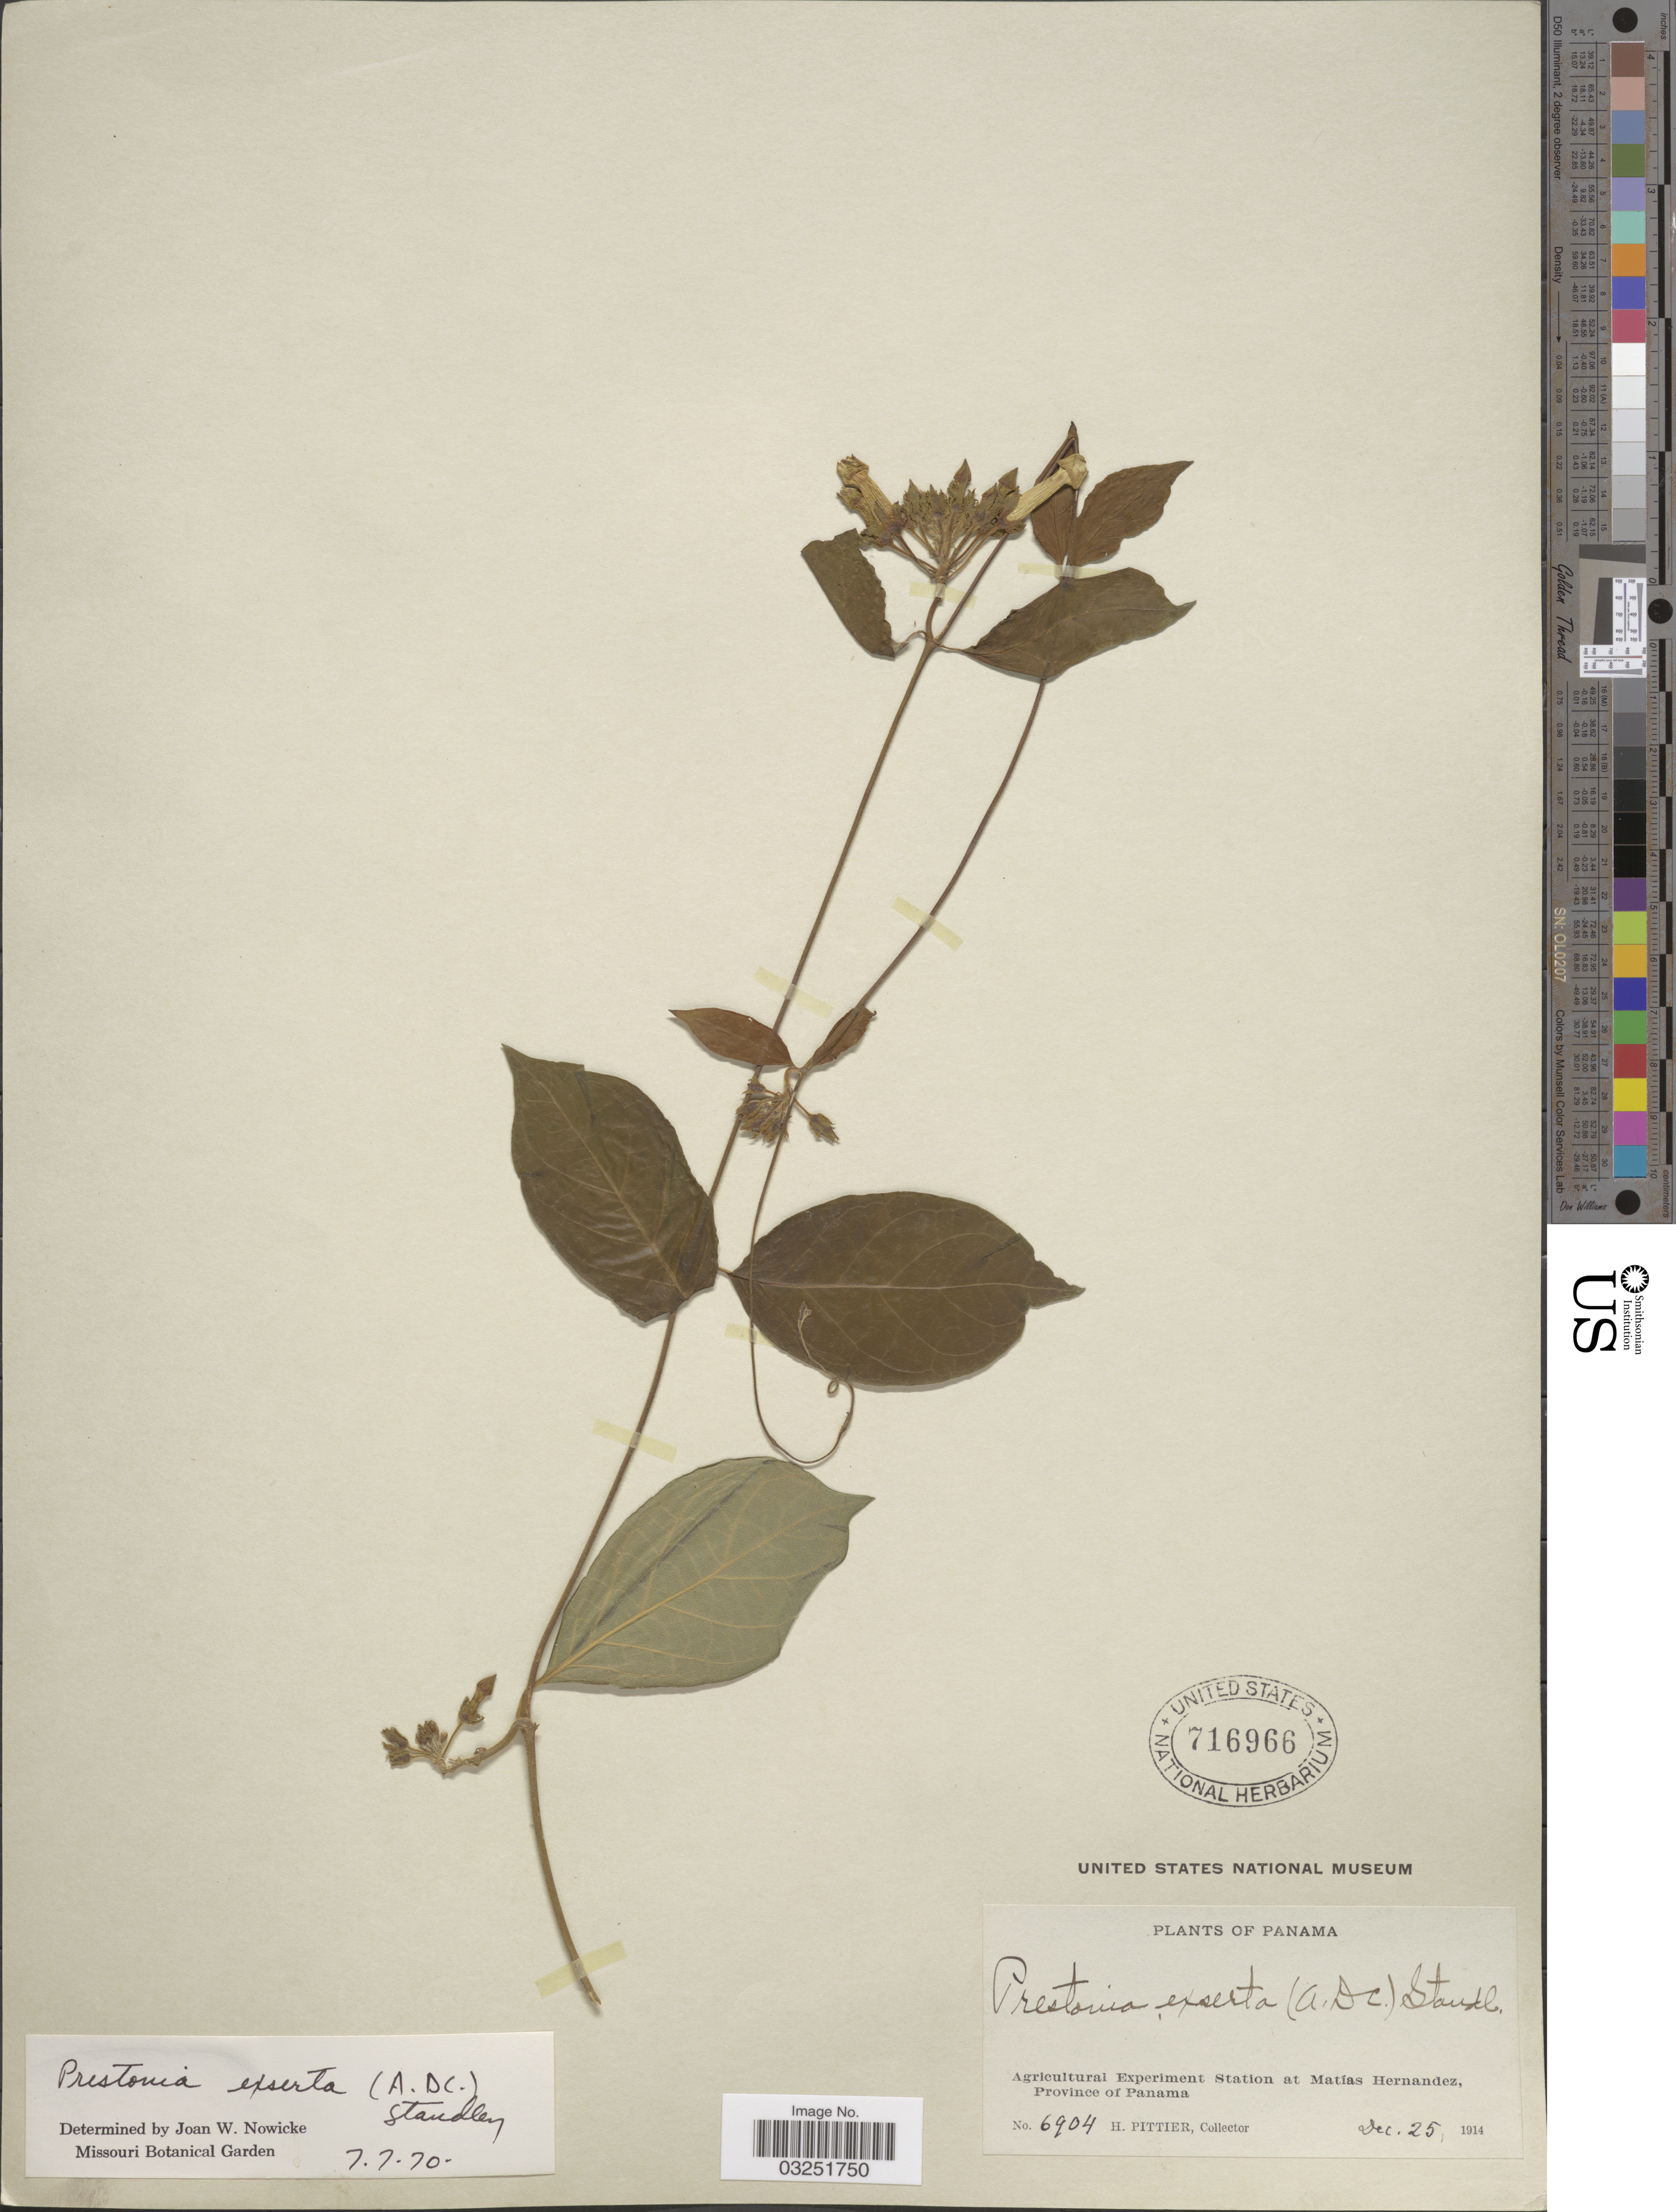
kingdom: Plantae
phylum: Tracheophyta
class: Magnoliopsida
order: Gentianales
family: Apocynaceae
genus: Prestonia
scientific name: Prestonia exserta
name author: (A. DC.) Standl.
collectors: H. F. Pittier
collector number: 6904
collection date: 1914-12-25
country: Panama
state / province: Panamá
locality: Agricultural Experiment Station at Matias Hernandez, Province of Panama.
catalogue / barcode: US 716966